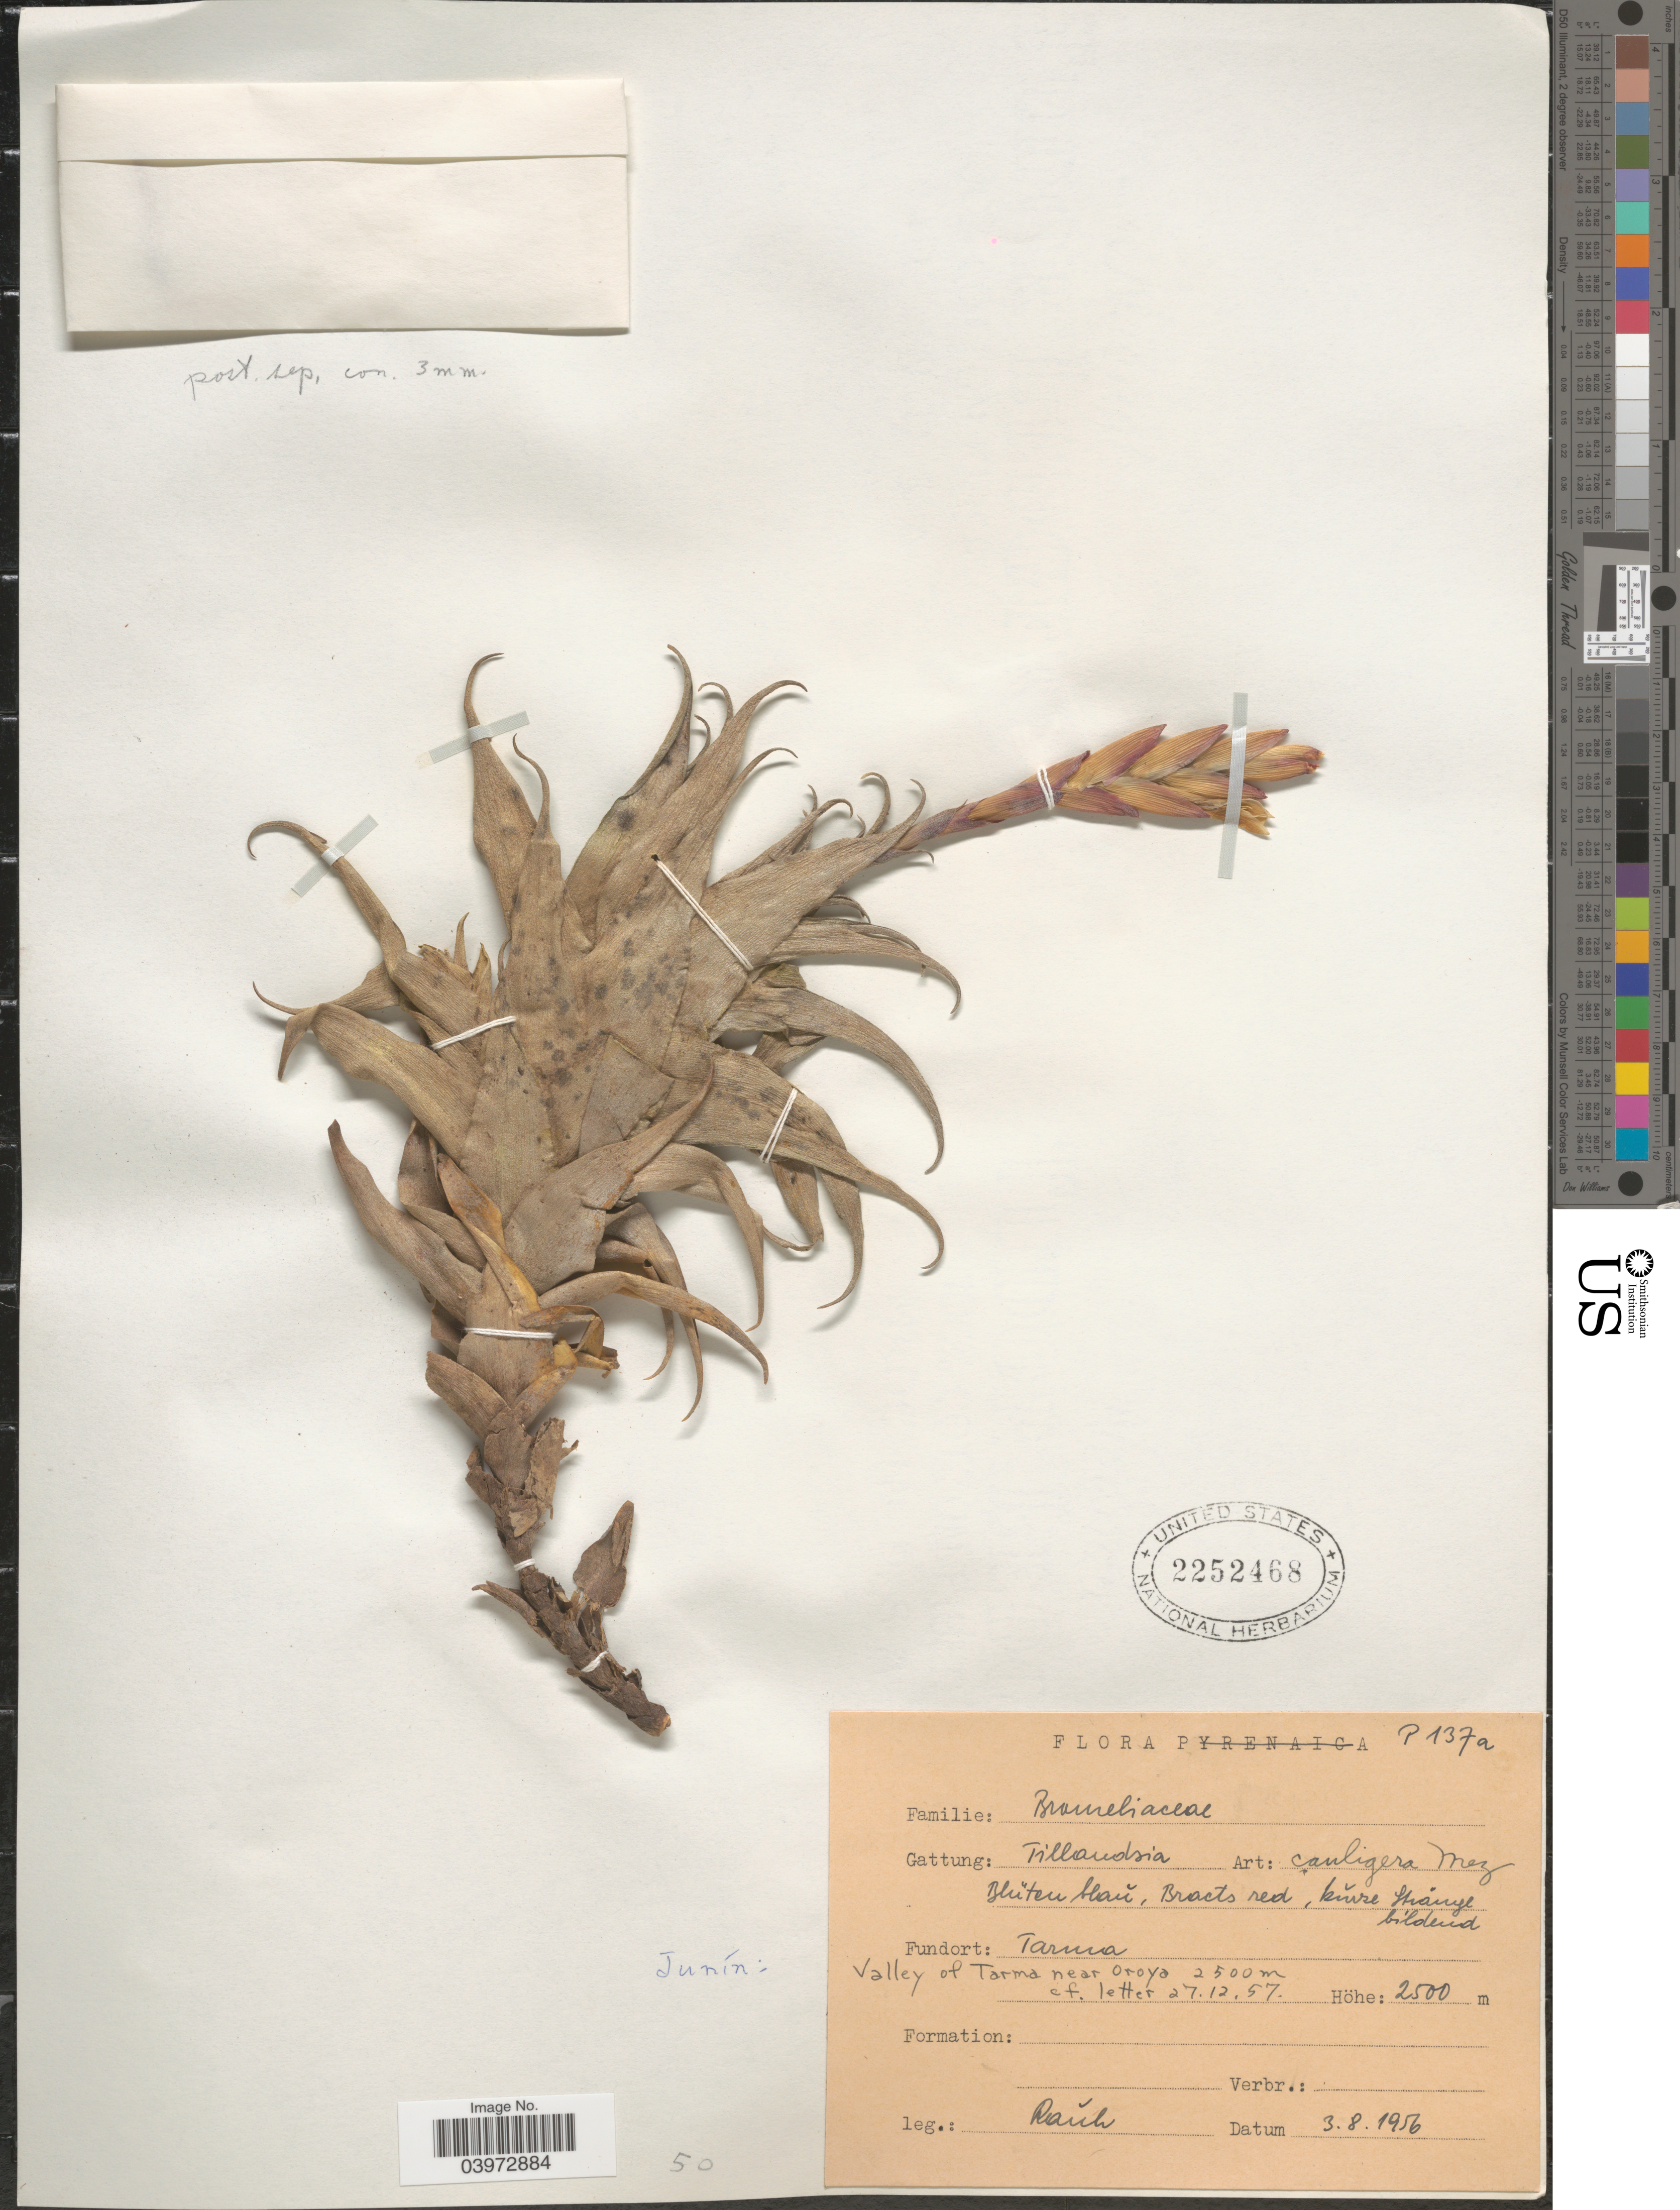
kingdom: Plantae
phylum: Tracheophyta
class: Liliopsida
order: Poales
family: Bromeliaceae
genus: Tillandsia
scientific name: Tillandsia cauligera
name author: Mez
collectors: -. Rauh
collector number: P137a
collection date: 1956-08-03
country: Peru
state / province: Junín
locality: Valley of Tormd near Oroya.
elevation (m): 2500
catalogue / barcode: US 2252468